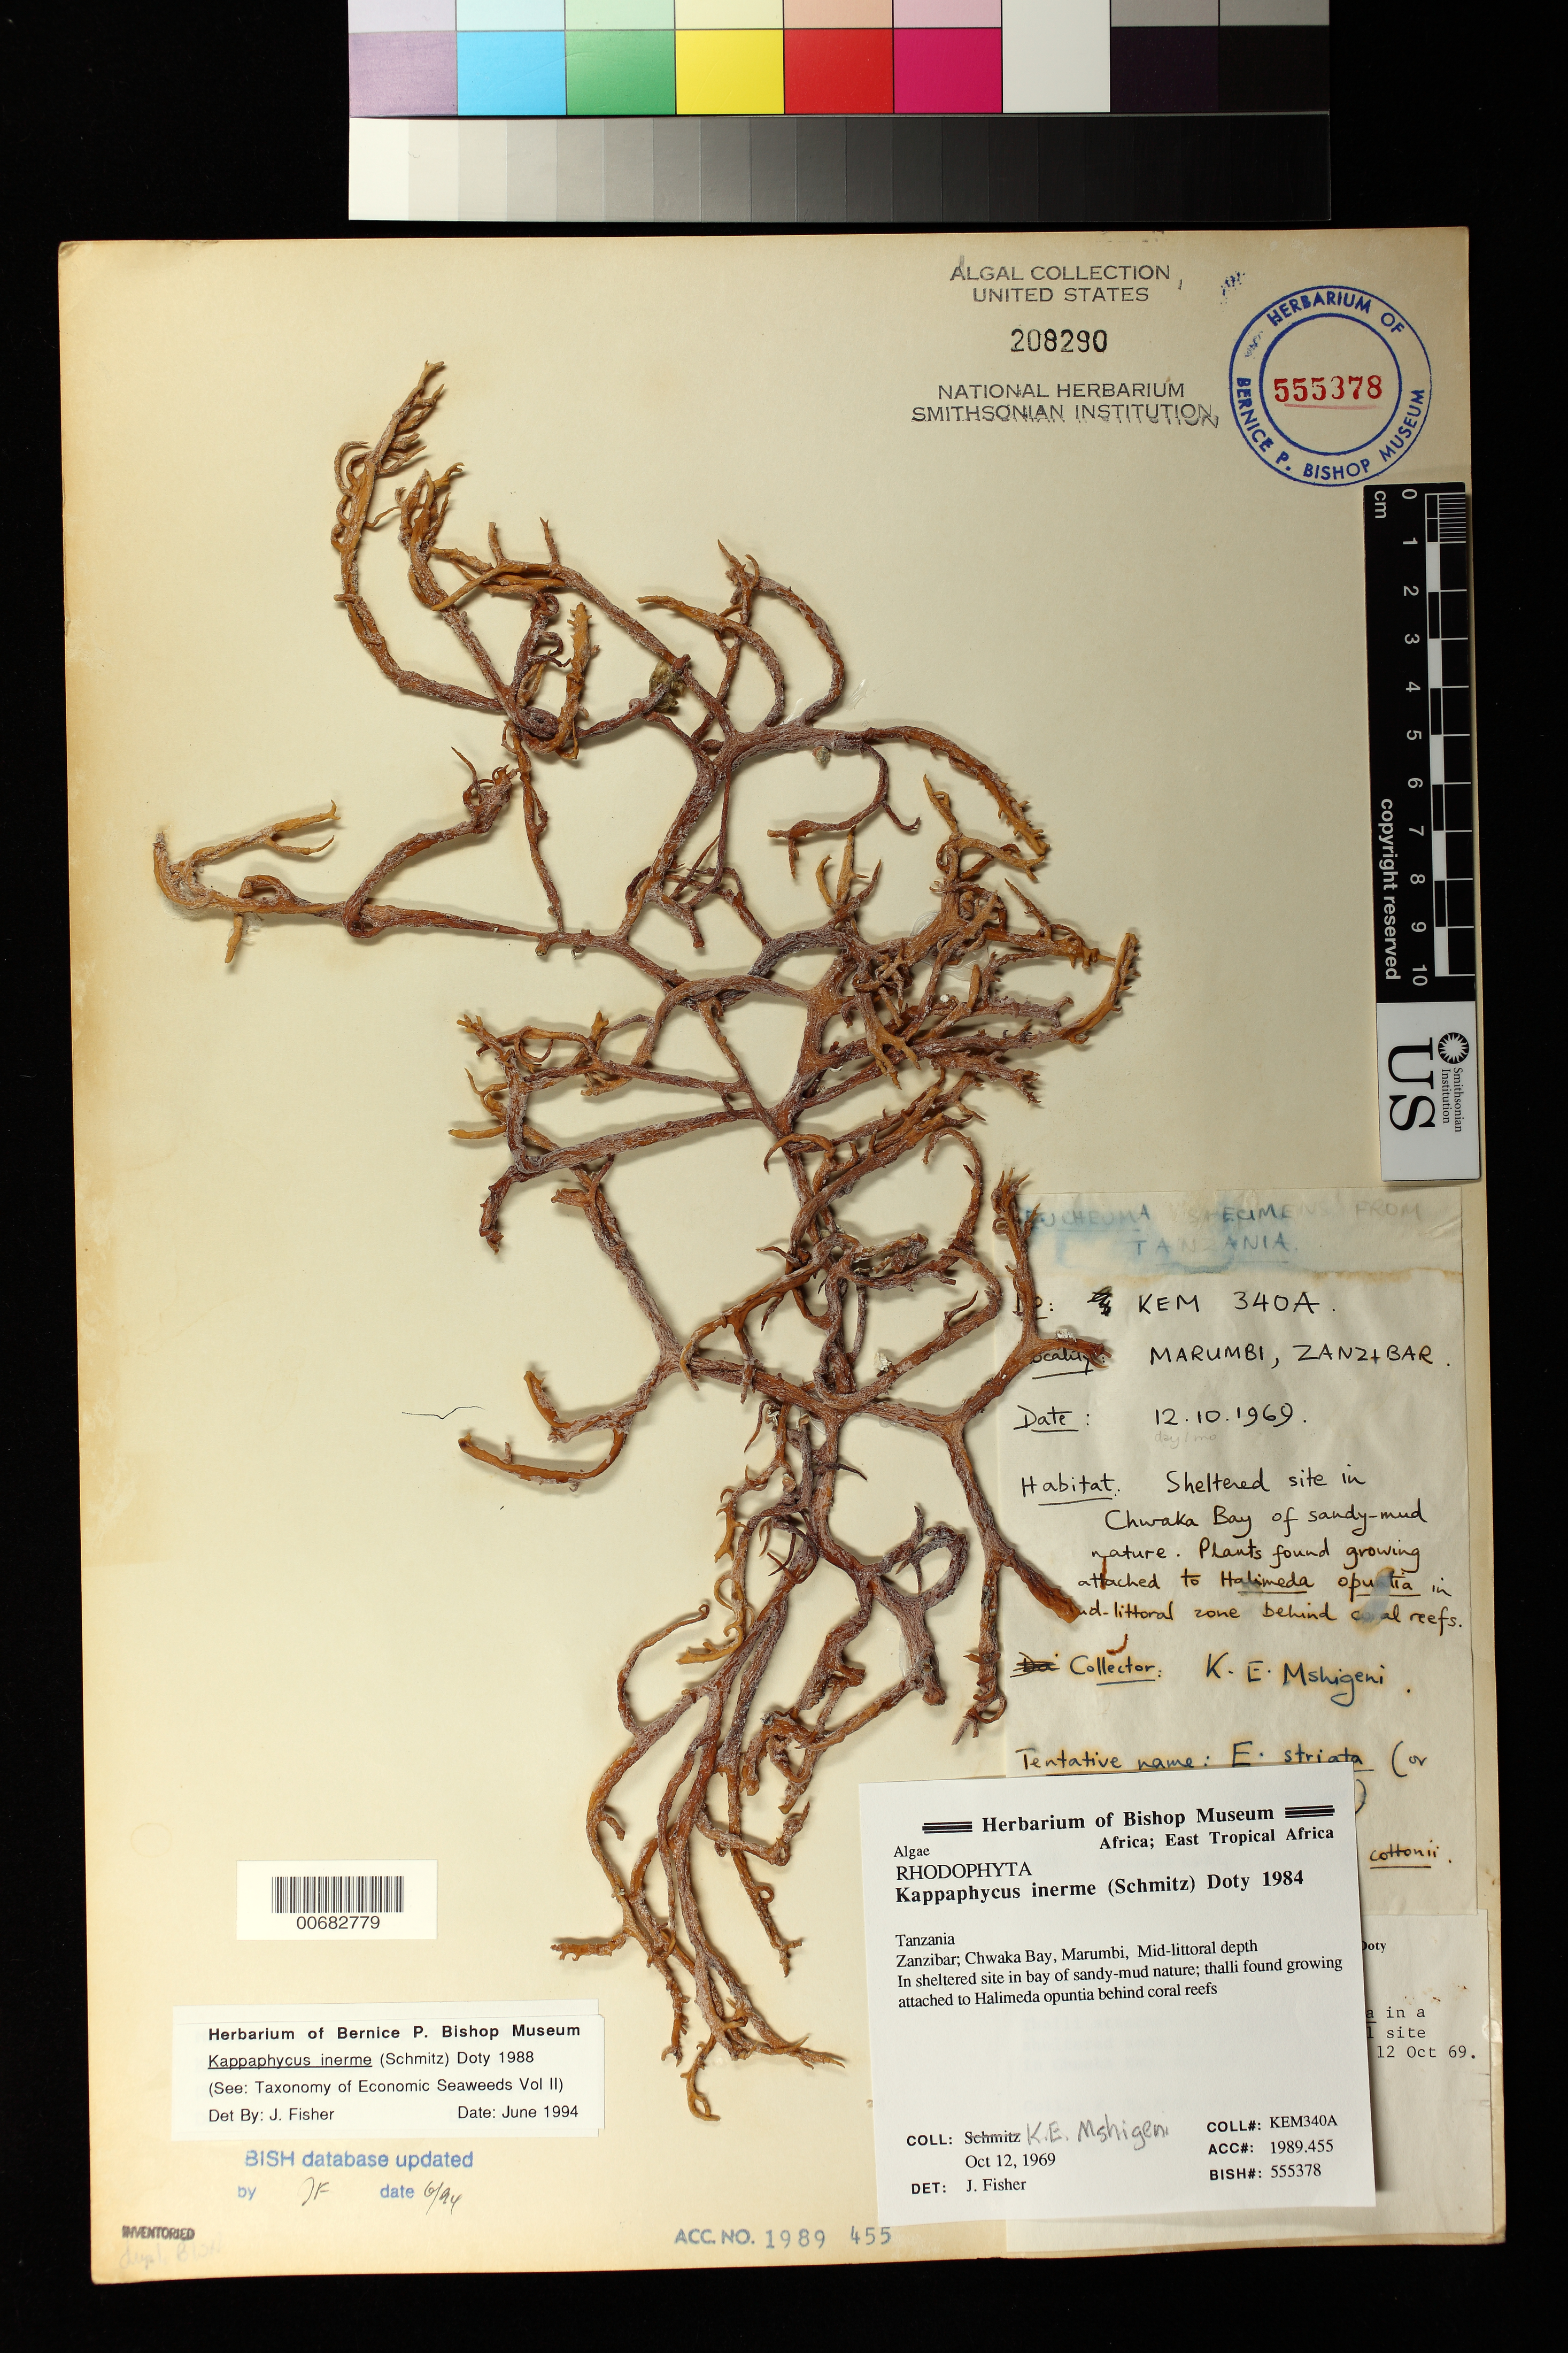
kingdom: Plantae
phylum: Rhodophyta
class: Florideophyceae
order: Gigartinales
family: Solieriaceae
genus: Kappaphycus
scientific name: Kappaphycus inermis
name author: (F. Schmitz) Doty ex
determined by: Fisher, Jack R.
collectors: K. Mshigeni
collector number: KEM 340A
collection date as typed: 12 Oct 1969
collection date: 1969-10-12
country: Tanzania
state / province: Zanzibar Central/South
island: Zanzibar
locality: Chwaka Bay, Marumbi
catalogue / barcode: US 208290